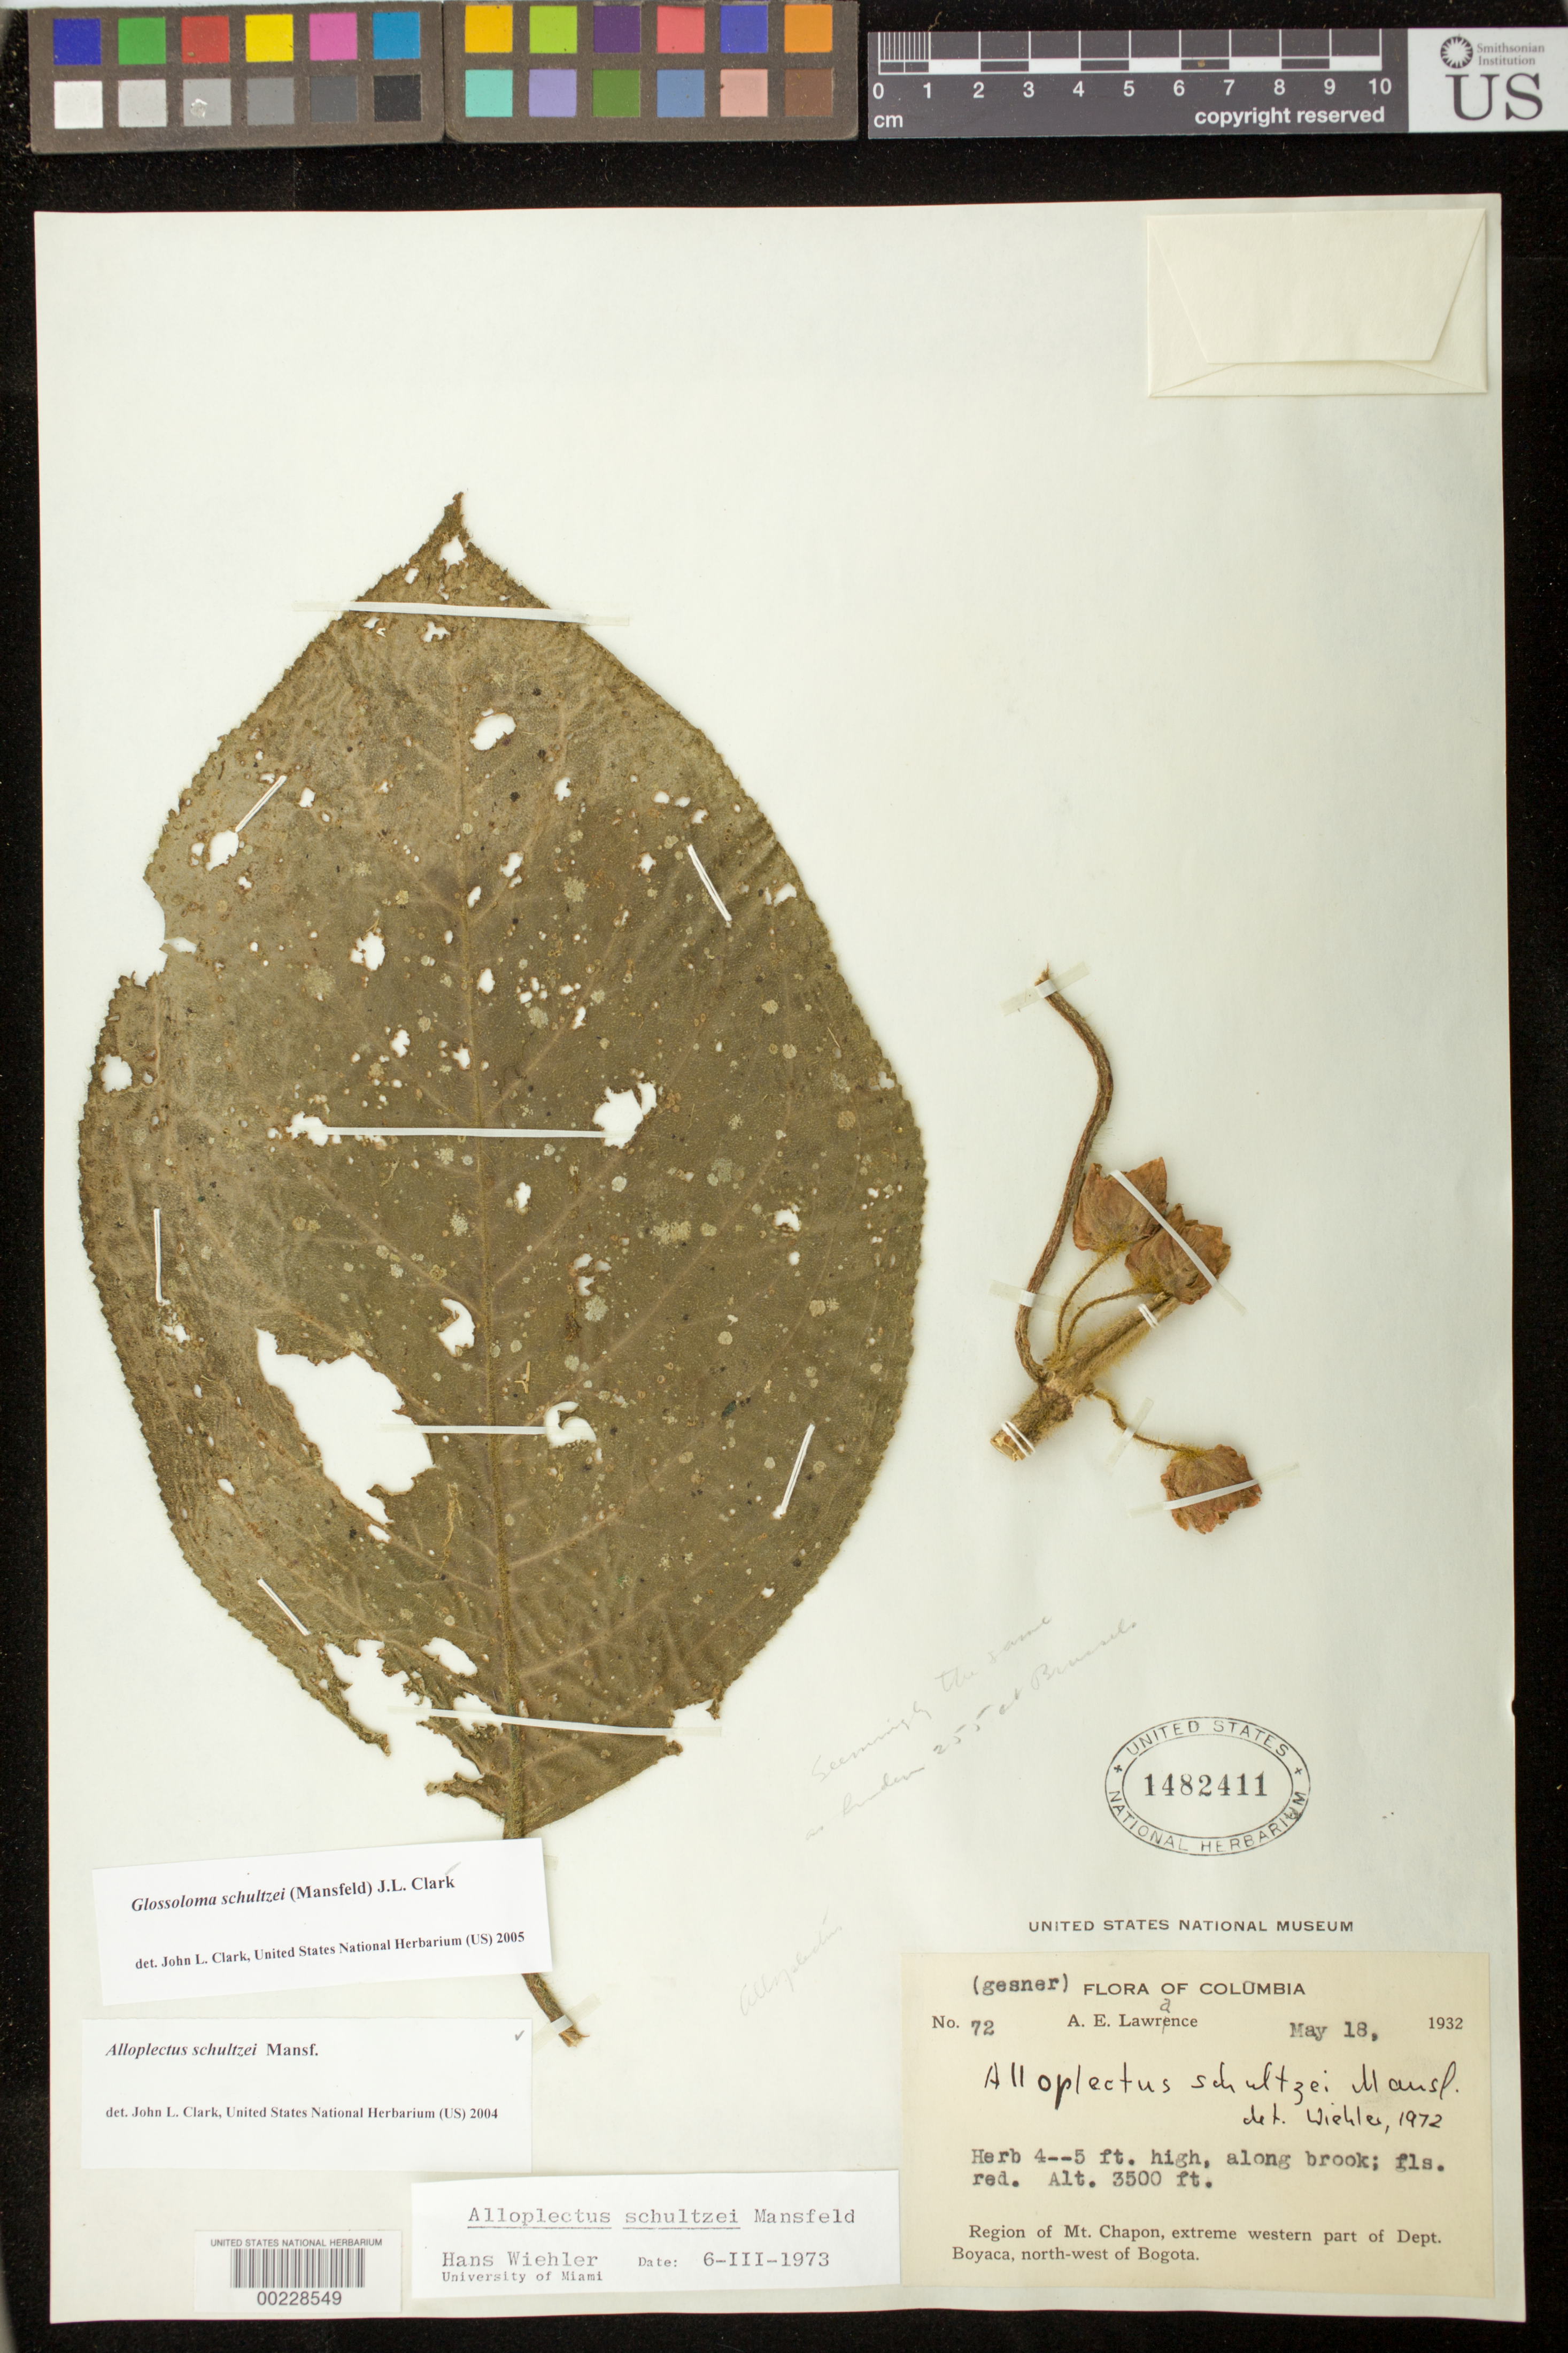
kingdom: Plantae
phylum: Tracheophyta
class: Magnoliopsida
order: Lamiales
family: Gesneriaceae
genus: Glossoloma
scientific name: Glossoloma schultzei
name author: (Mansf.) J.L. Clark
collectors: A. Lawrance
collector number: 72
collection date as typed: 18 May 1932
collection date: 1932-05-18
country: Colombia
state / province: Boyacá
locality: Region of Mt Chapon, extreme western part of Dept. Boyaca, NW of Bogota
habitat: Along brook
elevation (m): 1067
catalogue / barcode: US 1482411